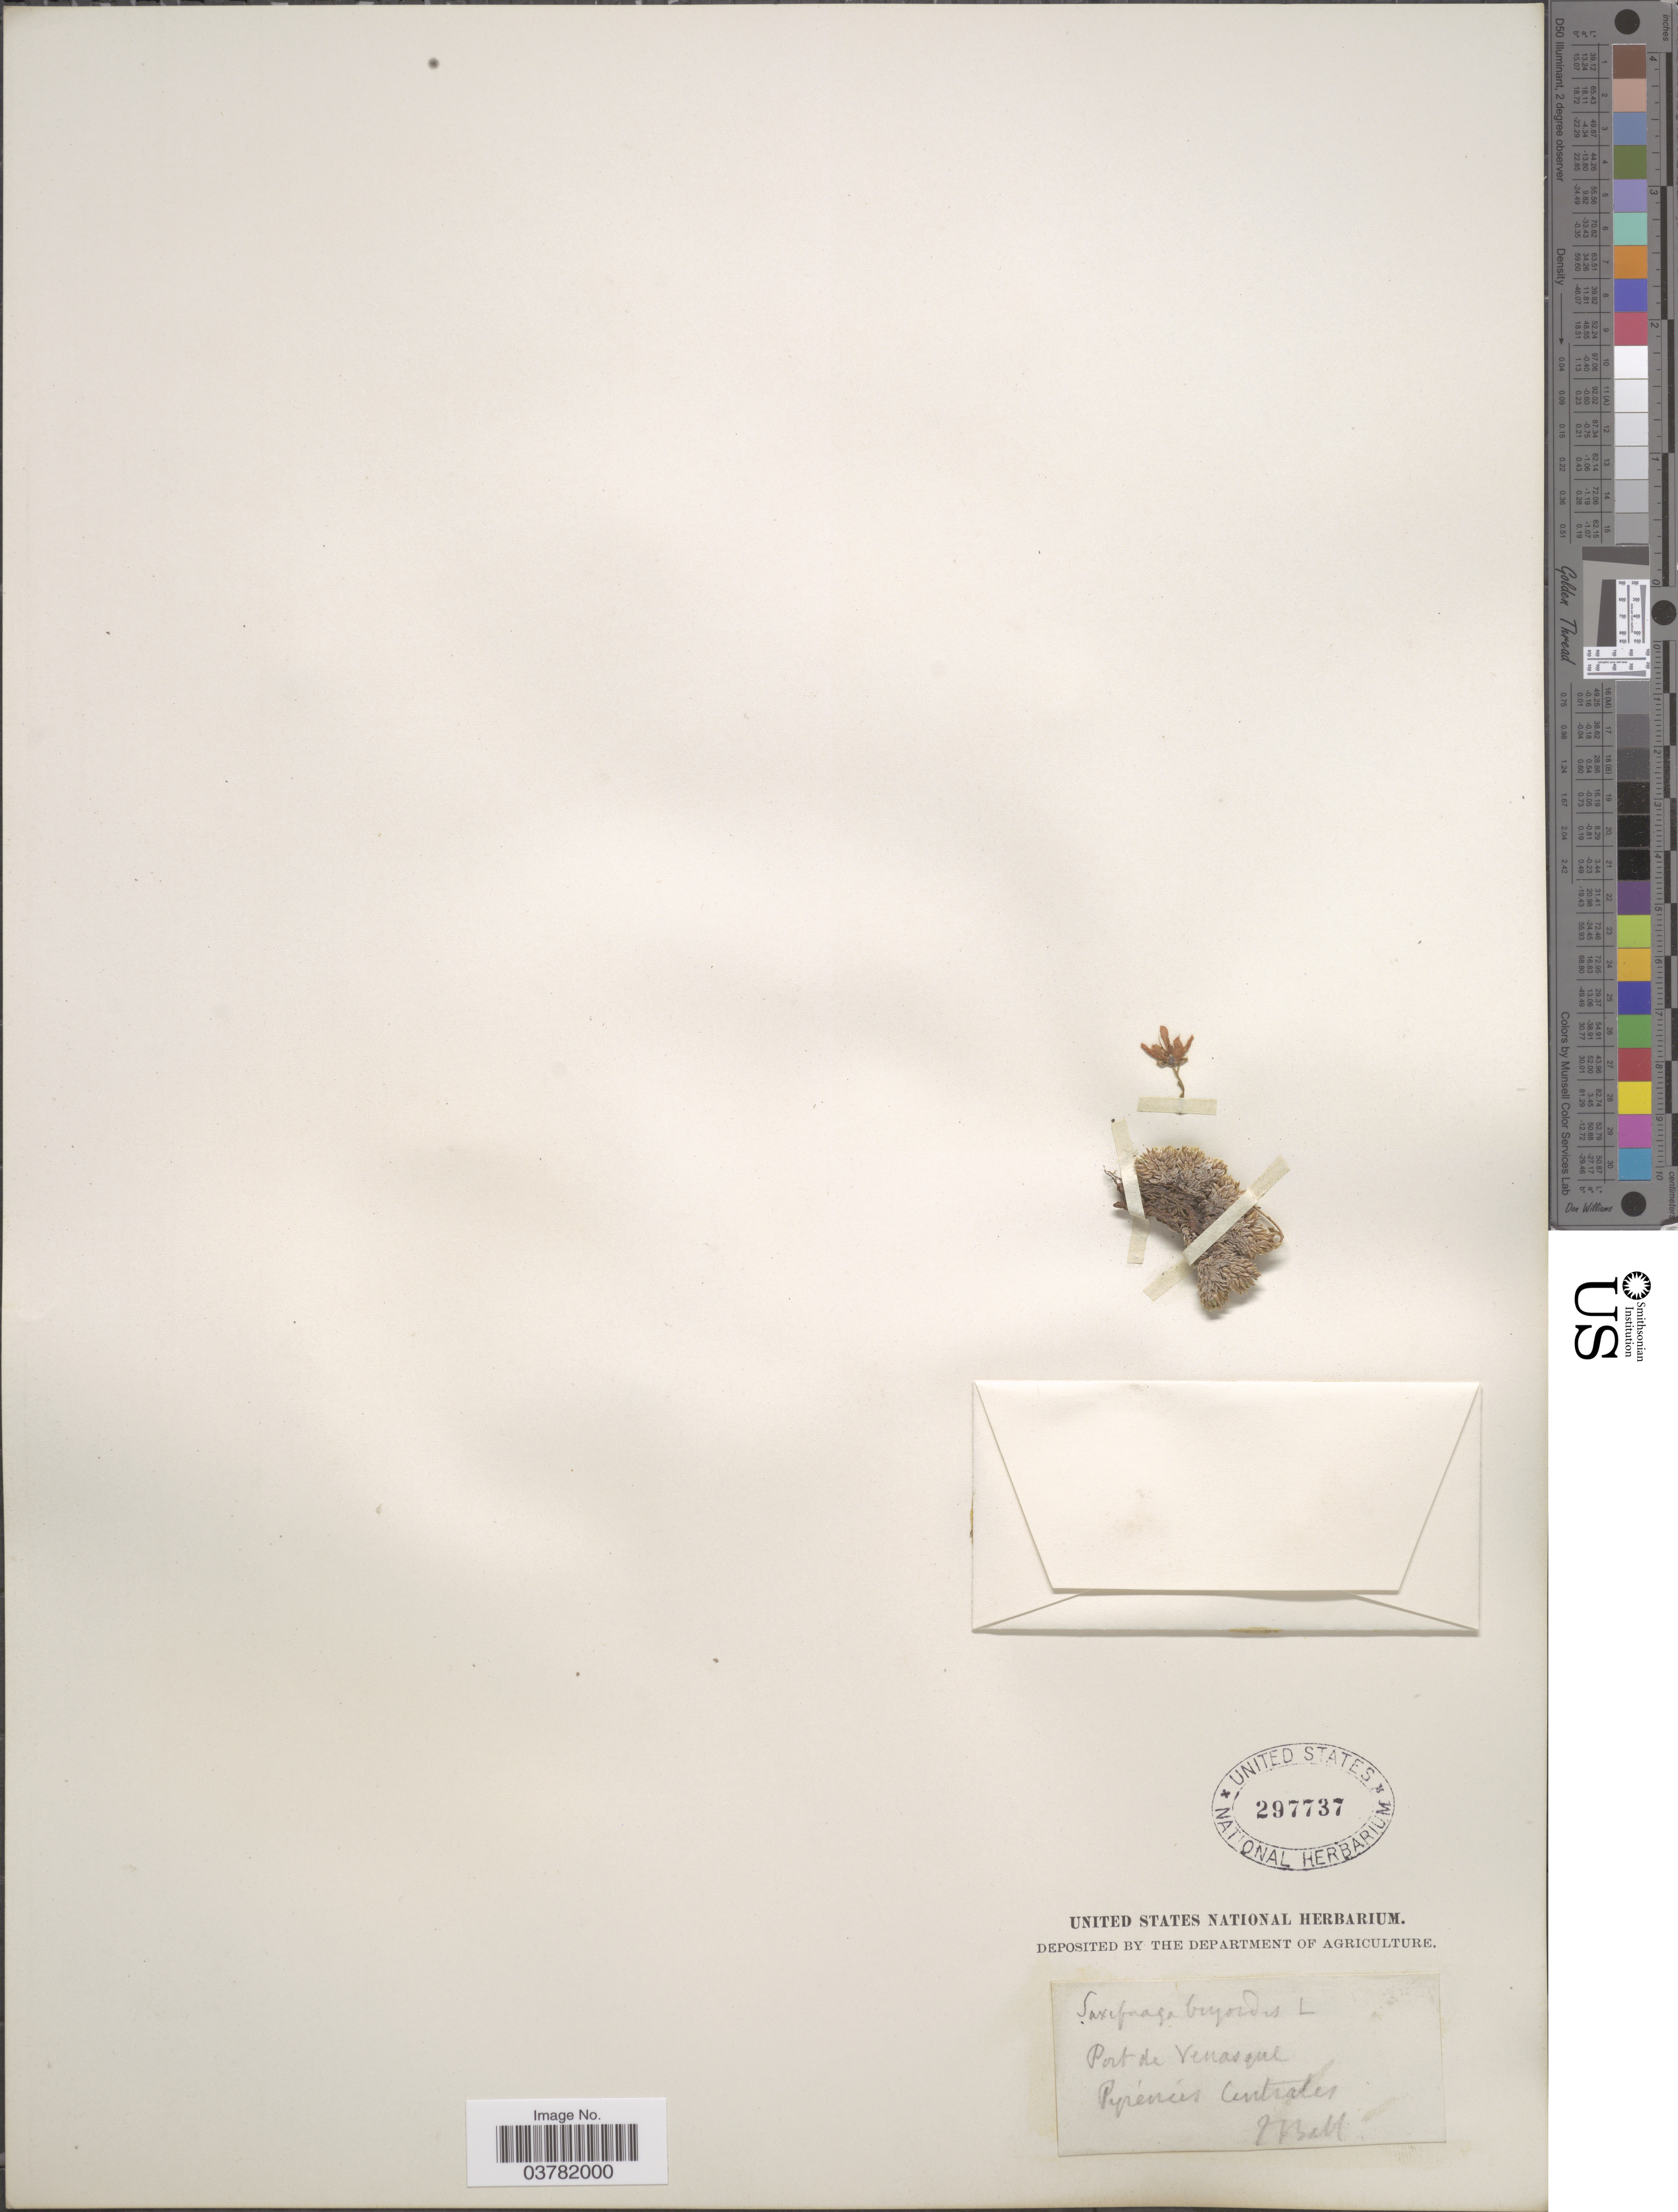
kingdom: Plantae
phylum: Tracheophyta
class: Magnoliopsida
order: Saxifragales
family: Saxifragaceae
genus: Saxifraga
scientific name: Saxifraga bryoides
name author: L.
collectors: J. Ball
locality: Port de Venasque. Pyrénées Centrales.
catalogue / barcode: US 297737